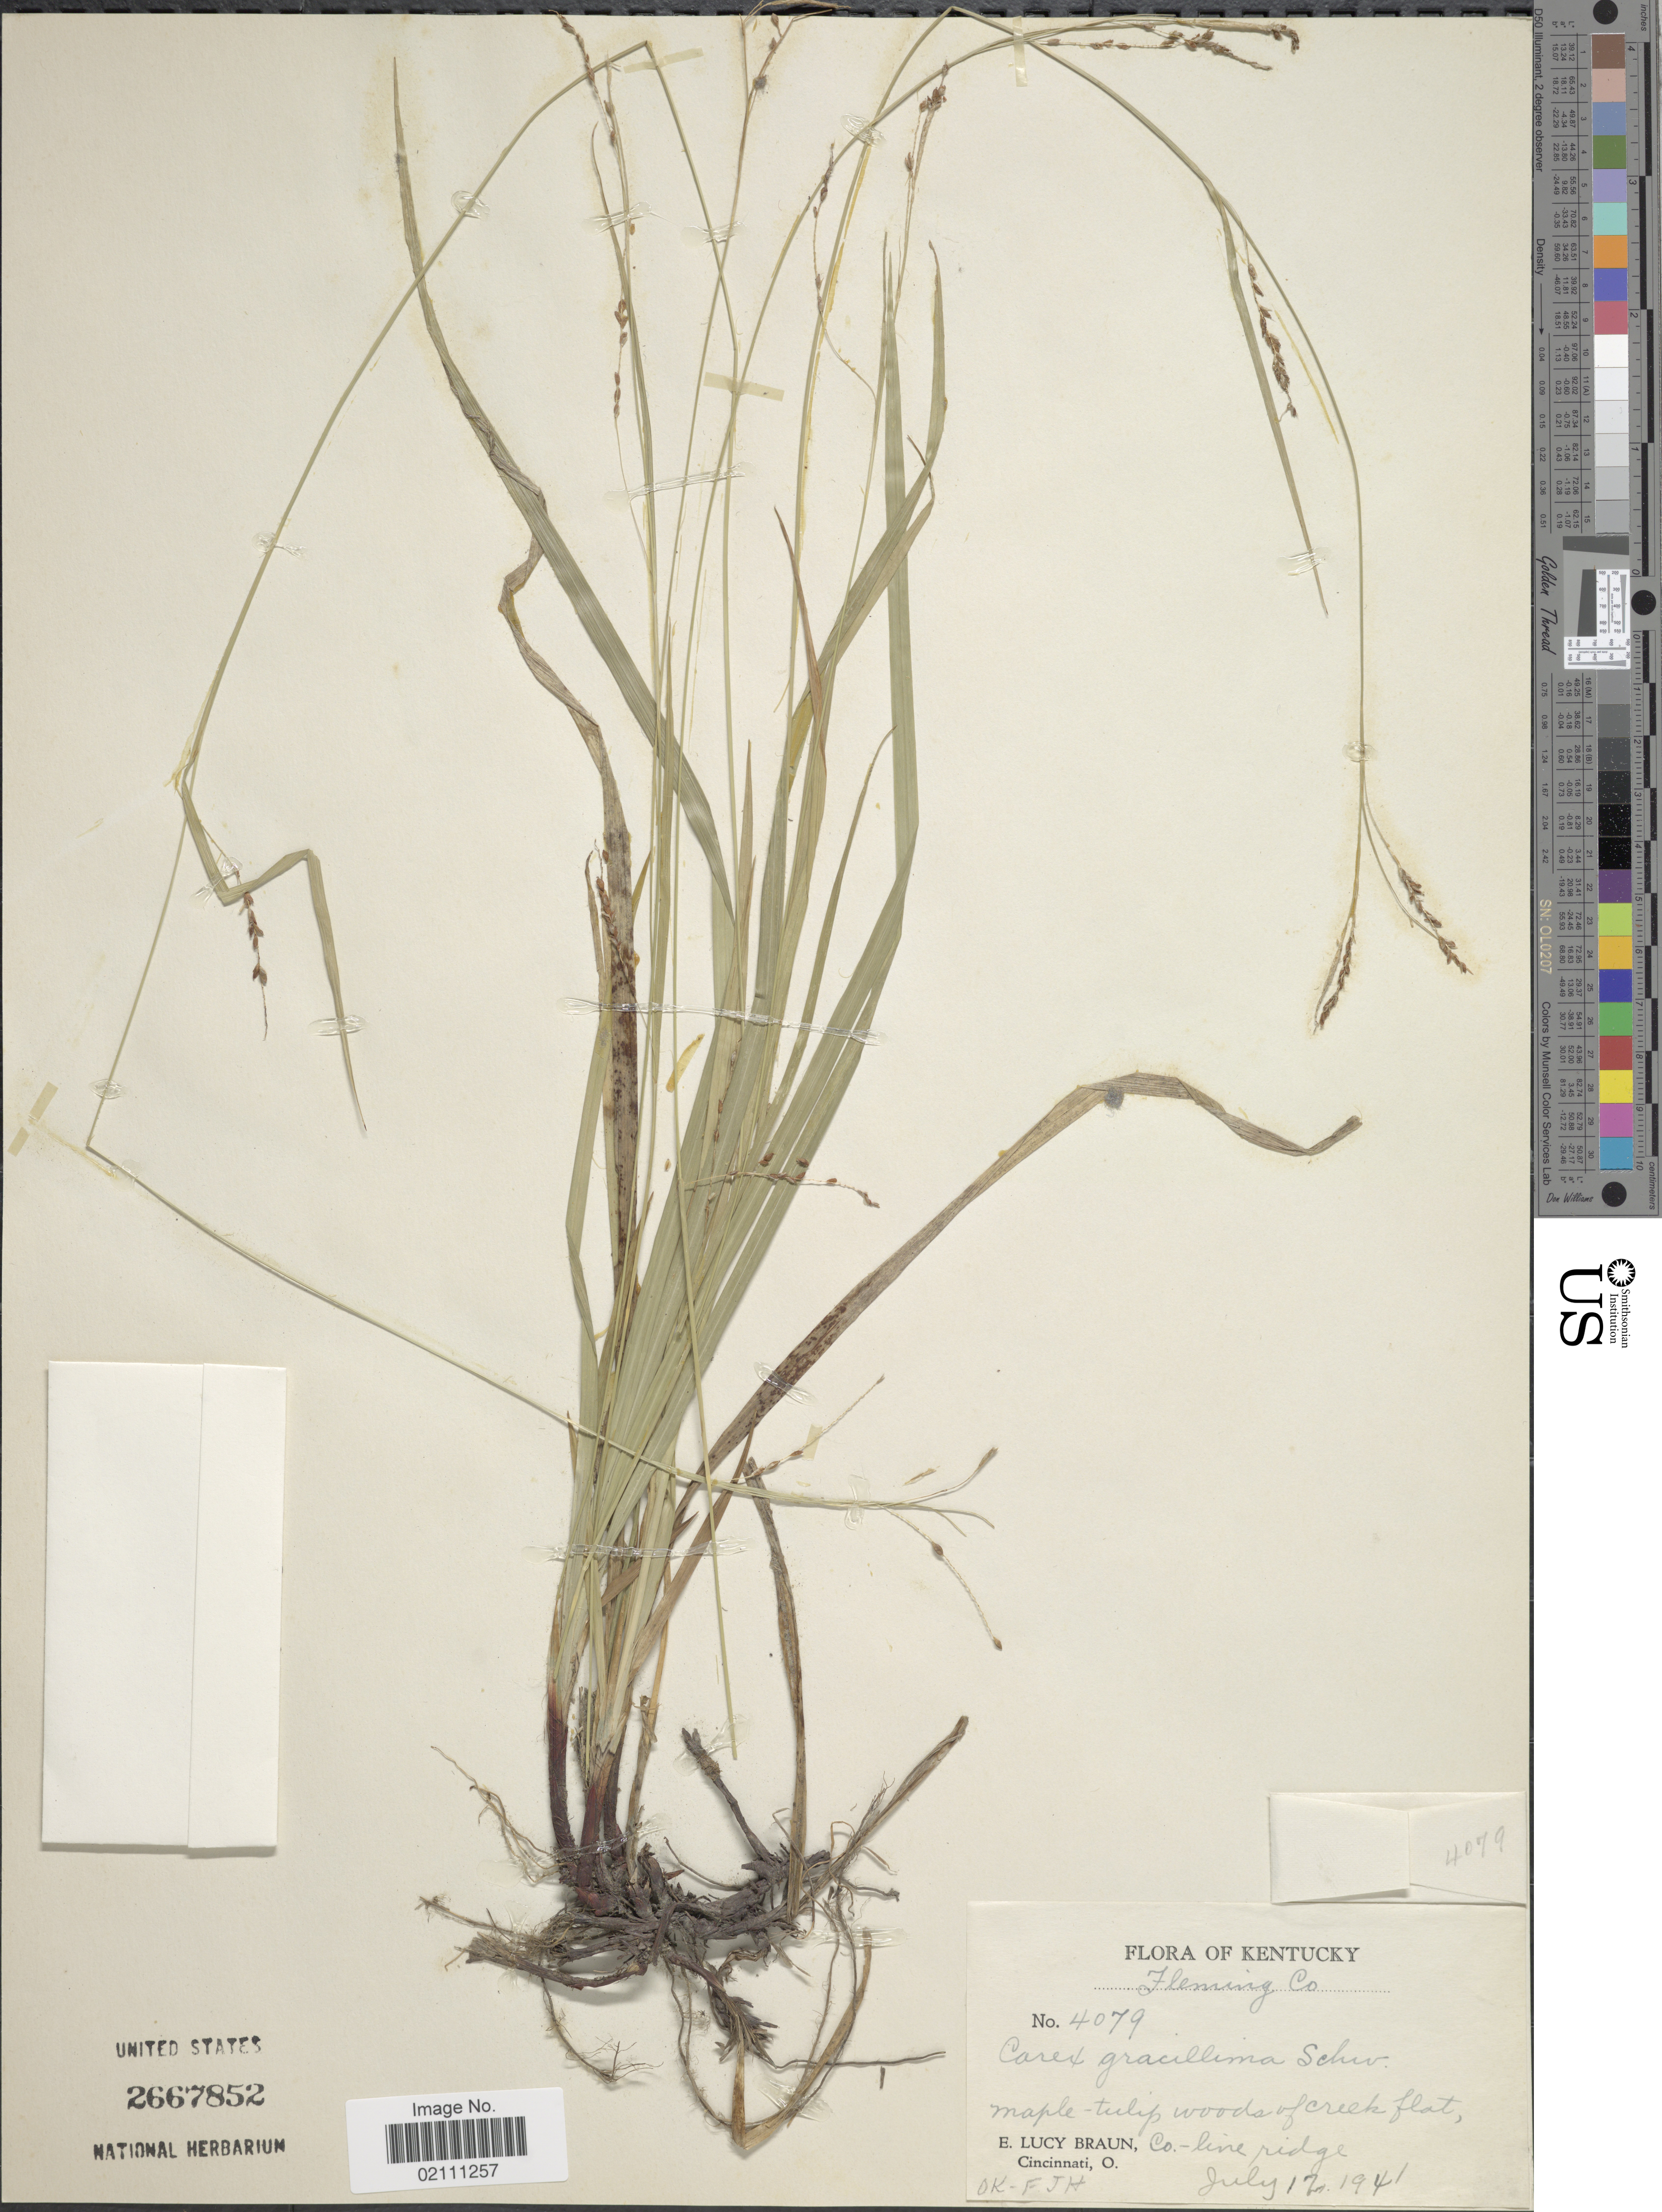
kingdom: Plantae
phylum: Tracheophyta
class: Liliopsida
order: Poales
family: Cyperaceae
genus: Carex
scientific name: Carex gracillima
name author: Schwein.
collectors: E. L. Braun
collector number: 4079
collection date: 1941-07-17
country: United States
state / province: Kentucky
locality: Fleming Co., maple-tulip, woods of creek flat, Co.-line ridge.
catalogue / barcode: US 2667852